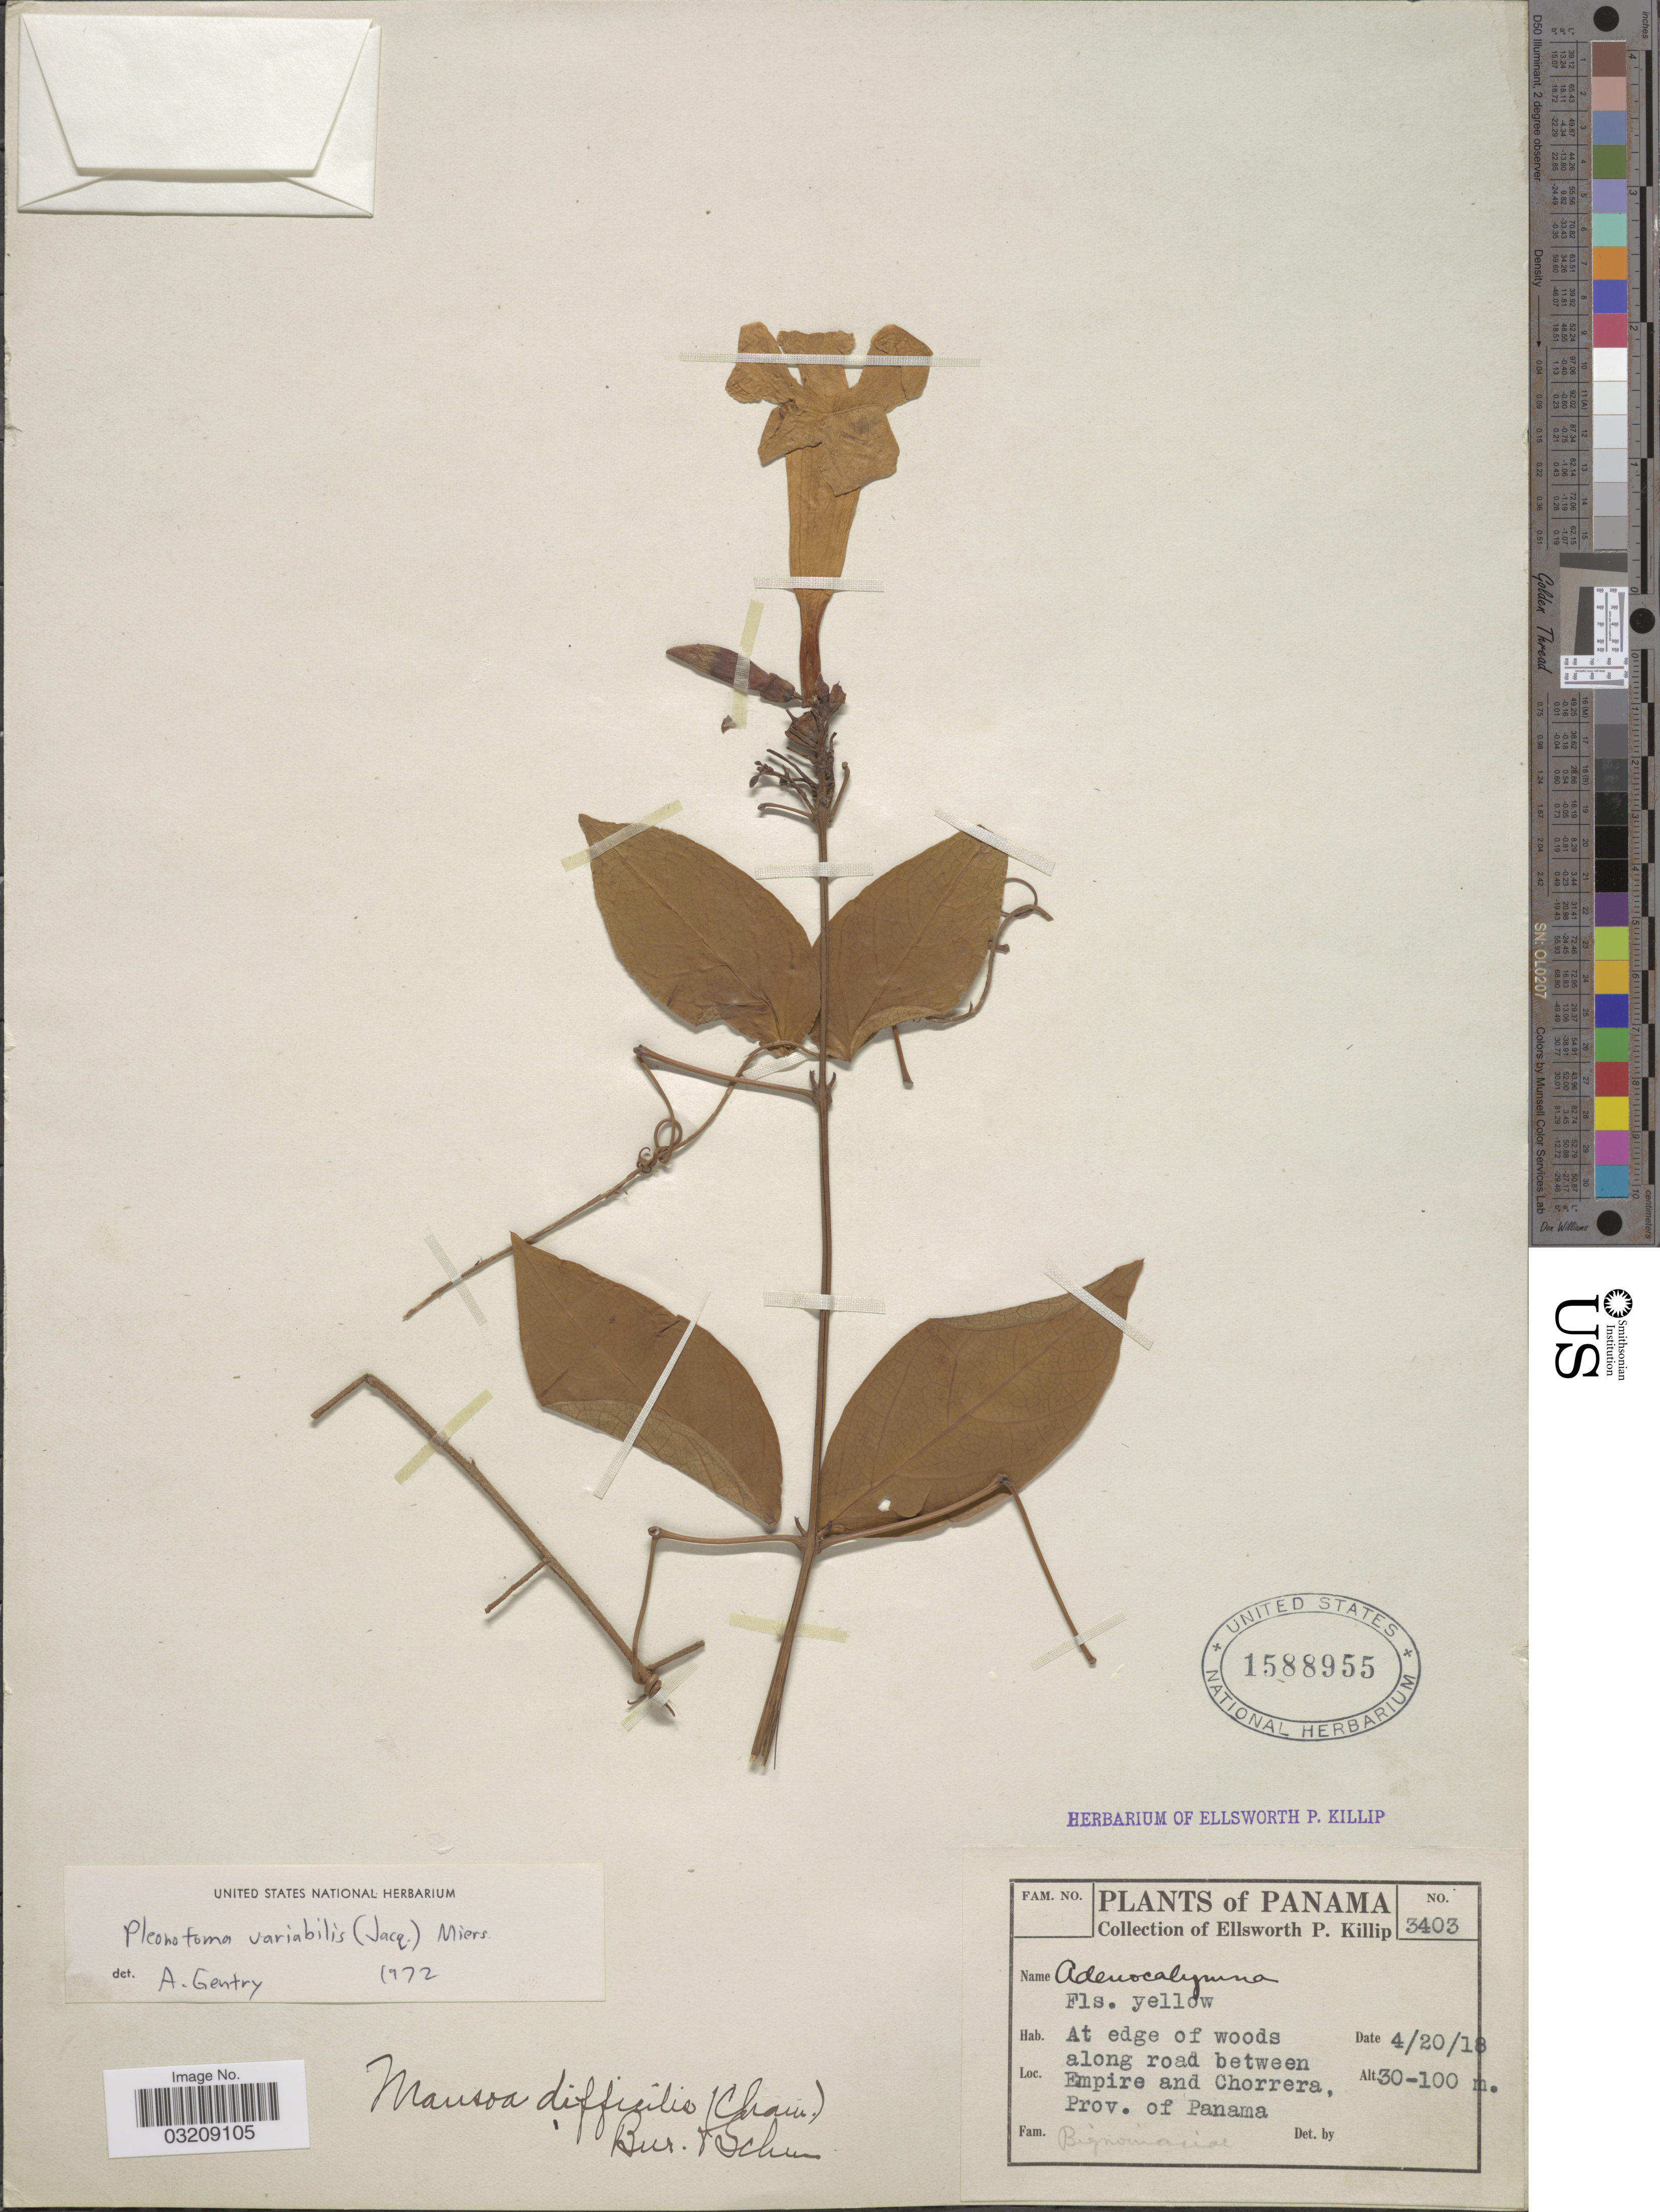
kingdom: Plantae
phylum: Tracheophyta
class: Magnoliopsida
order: Lamiales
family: Bignoniaceae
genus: Pleonotoma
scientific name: Pleonotoma variabilis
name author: (Jacq.) Miers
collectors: E. P. Killip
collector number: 3403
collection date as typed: Transcribed d/m/y: 20/4/18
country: Panama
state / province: Panamá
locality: At edge of woods along road between Empire and Chorrera.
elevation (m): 30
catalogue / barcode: US 1588955